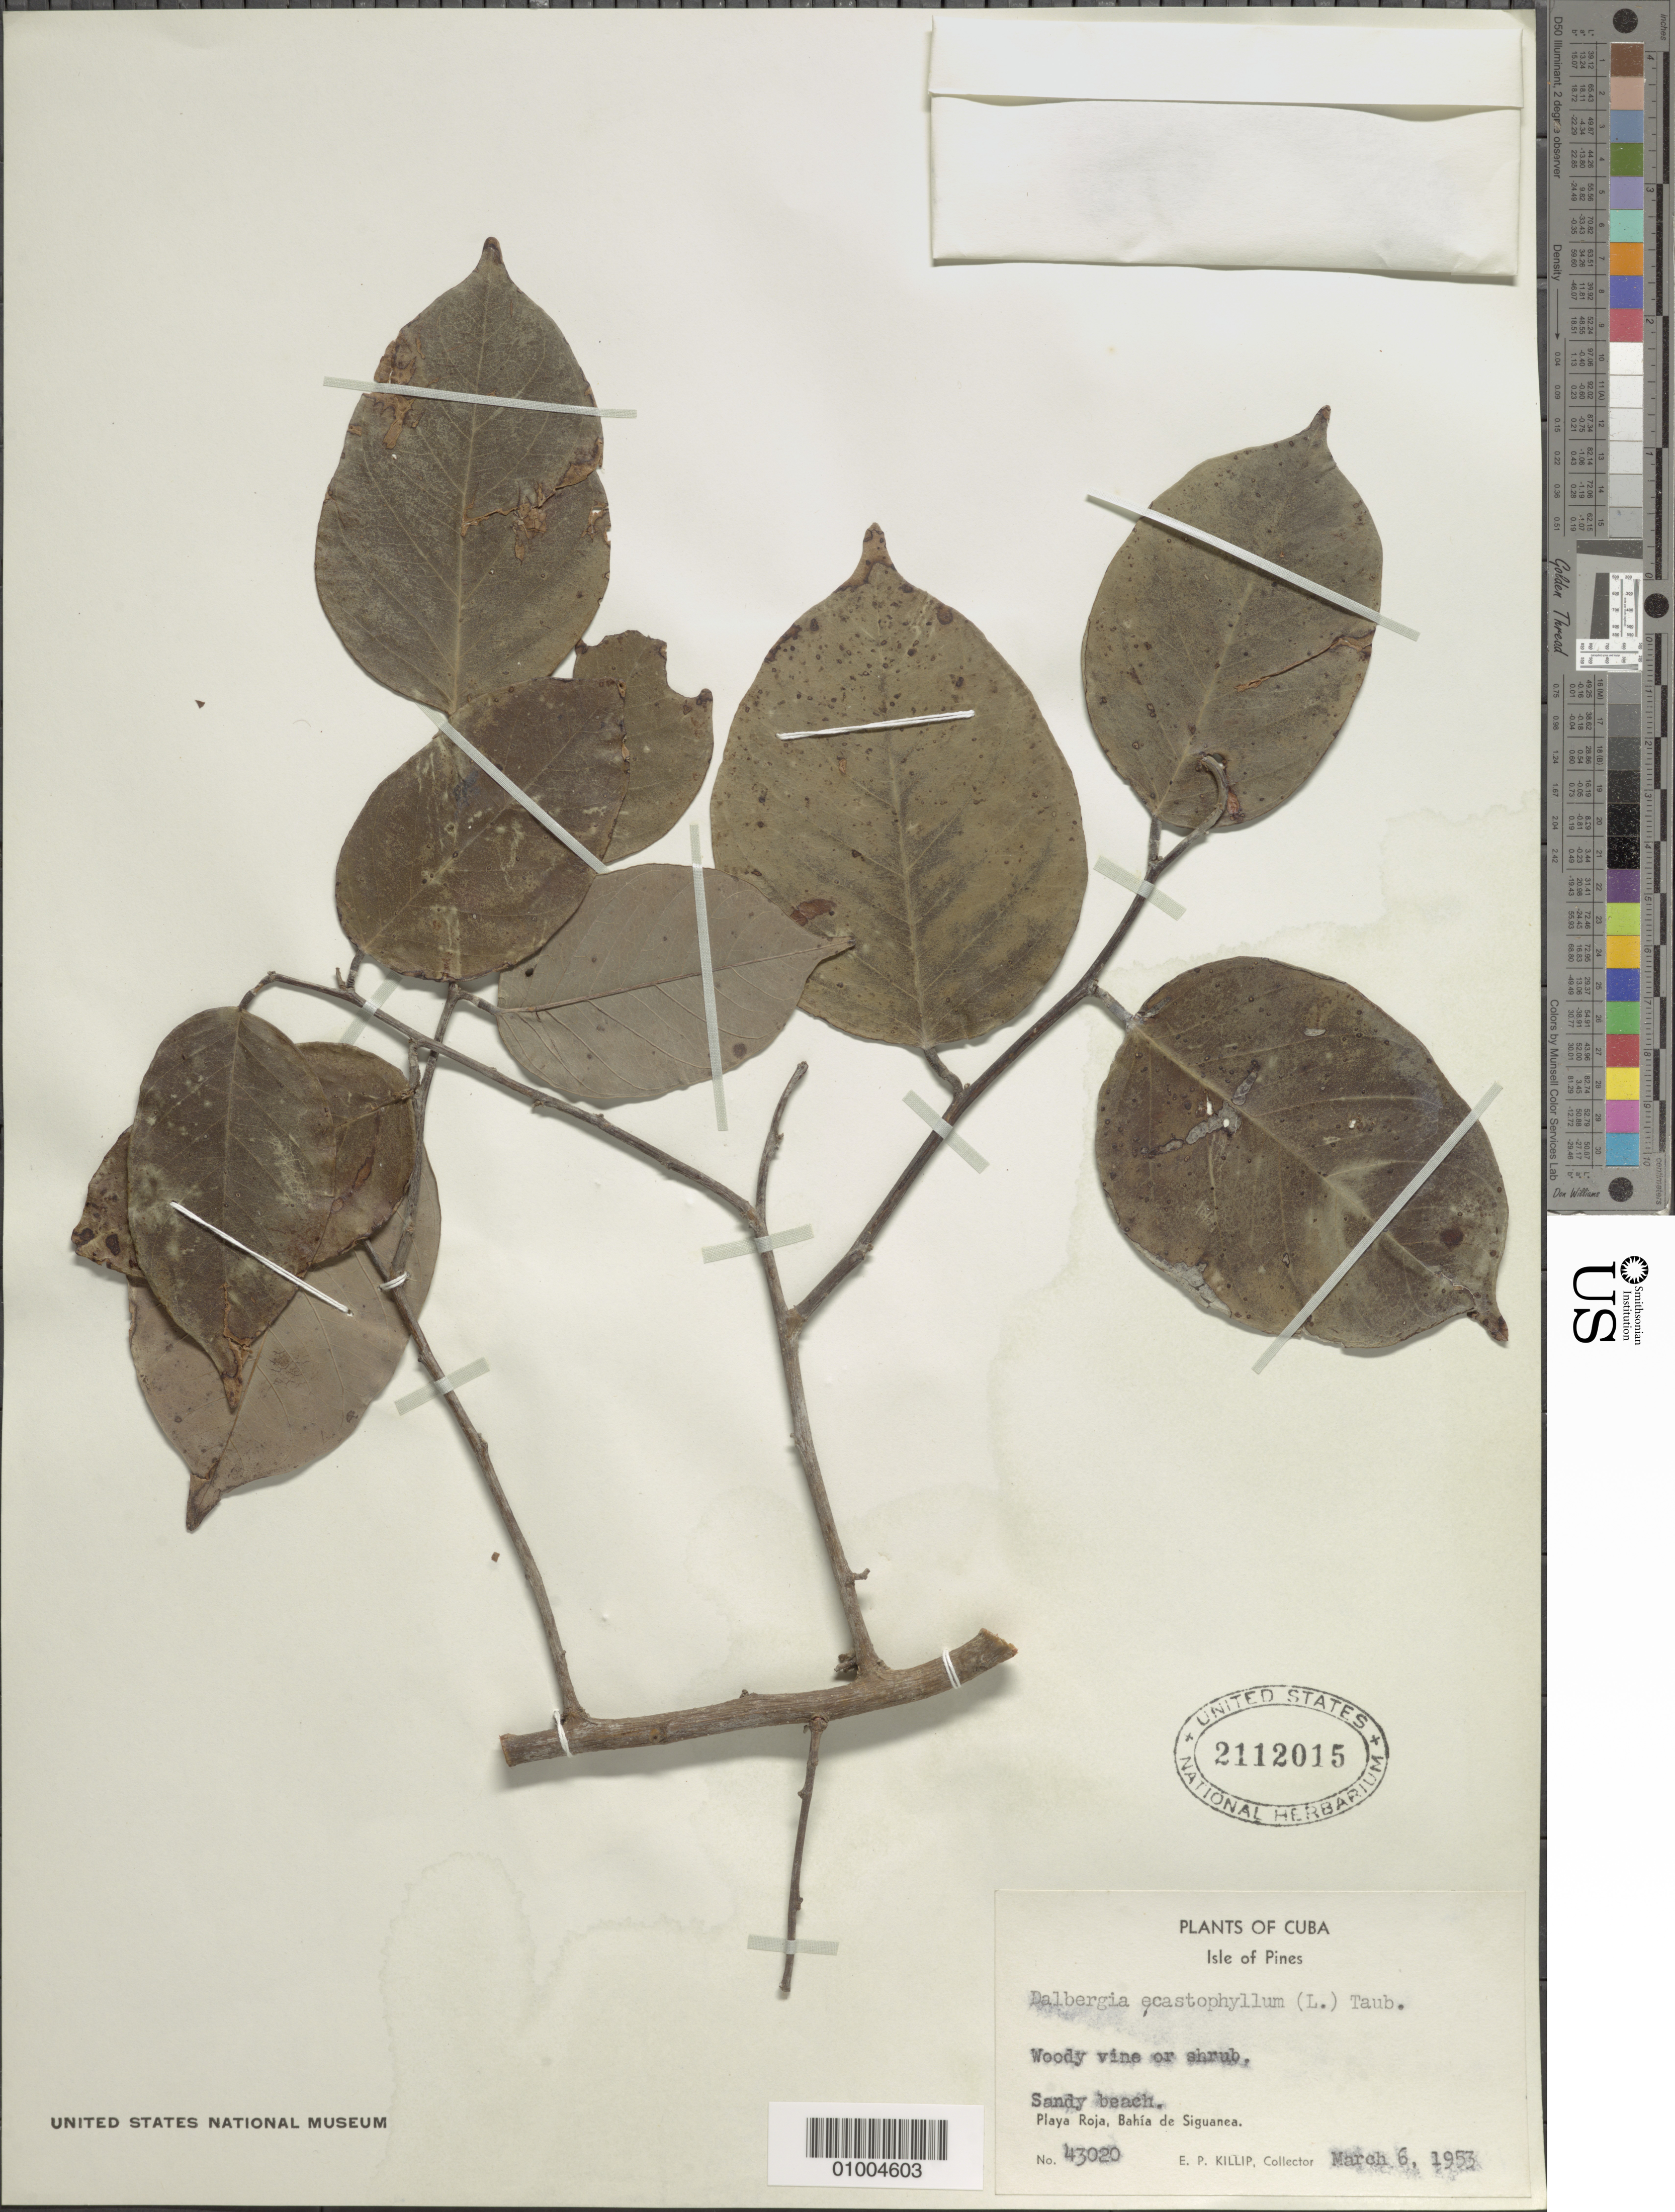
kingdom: Plantae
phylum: Tracheophyta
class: Magnoliopsida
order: Fabales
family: Fabaceae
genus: Dalbergia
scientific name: Dalbergia ecastaphyllum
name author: (L.) Taub.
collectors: E. P. Killip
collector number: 43020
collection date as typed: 06 Mar 1953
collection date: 1953-03-06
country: Cuba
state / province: Isla de la Juventud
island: Isla de la Juventud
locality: Isle of Pines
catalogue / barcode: US 2112015